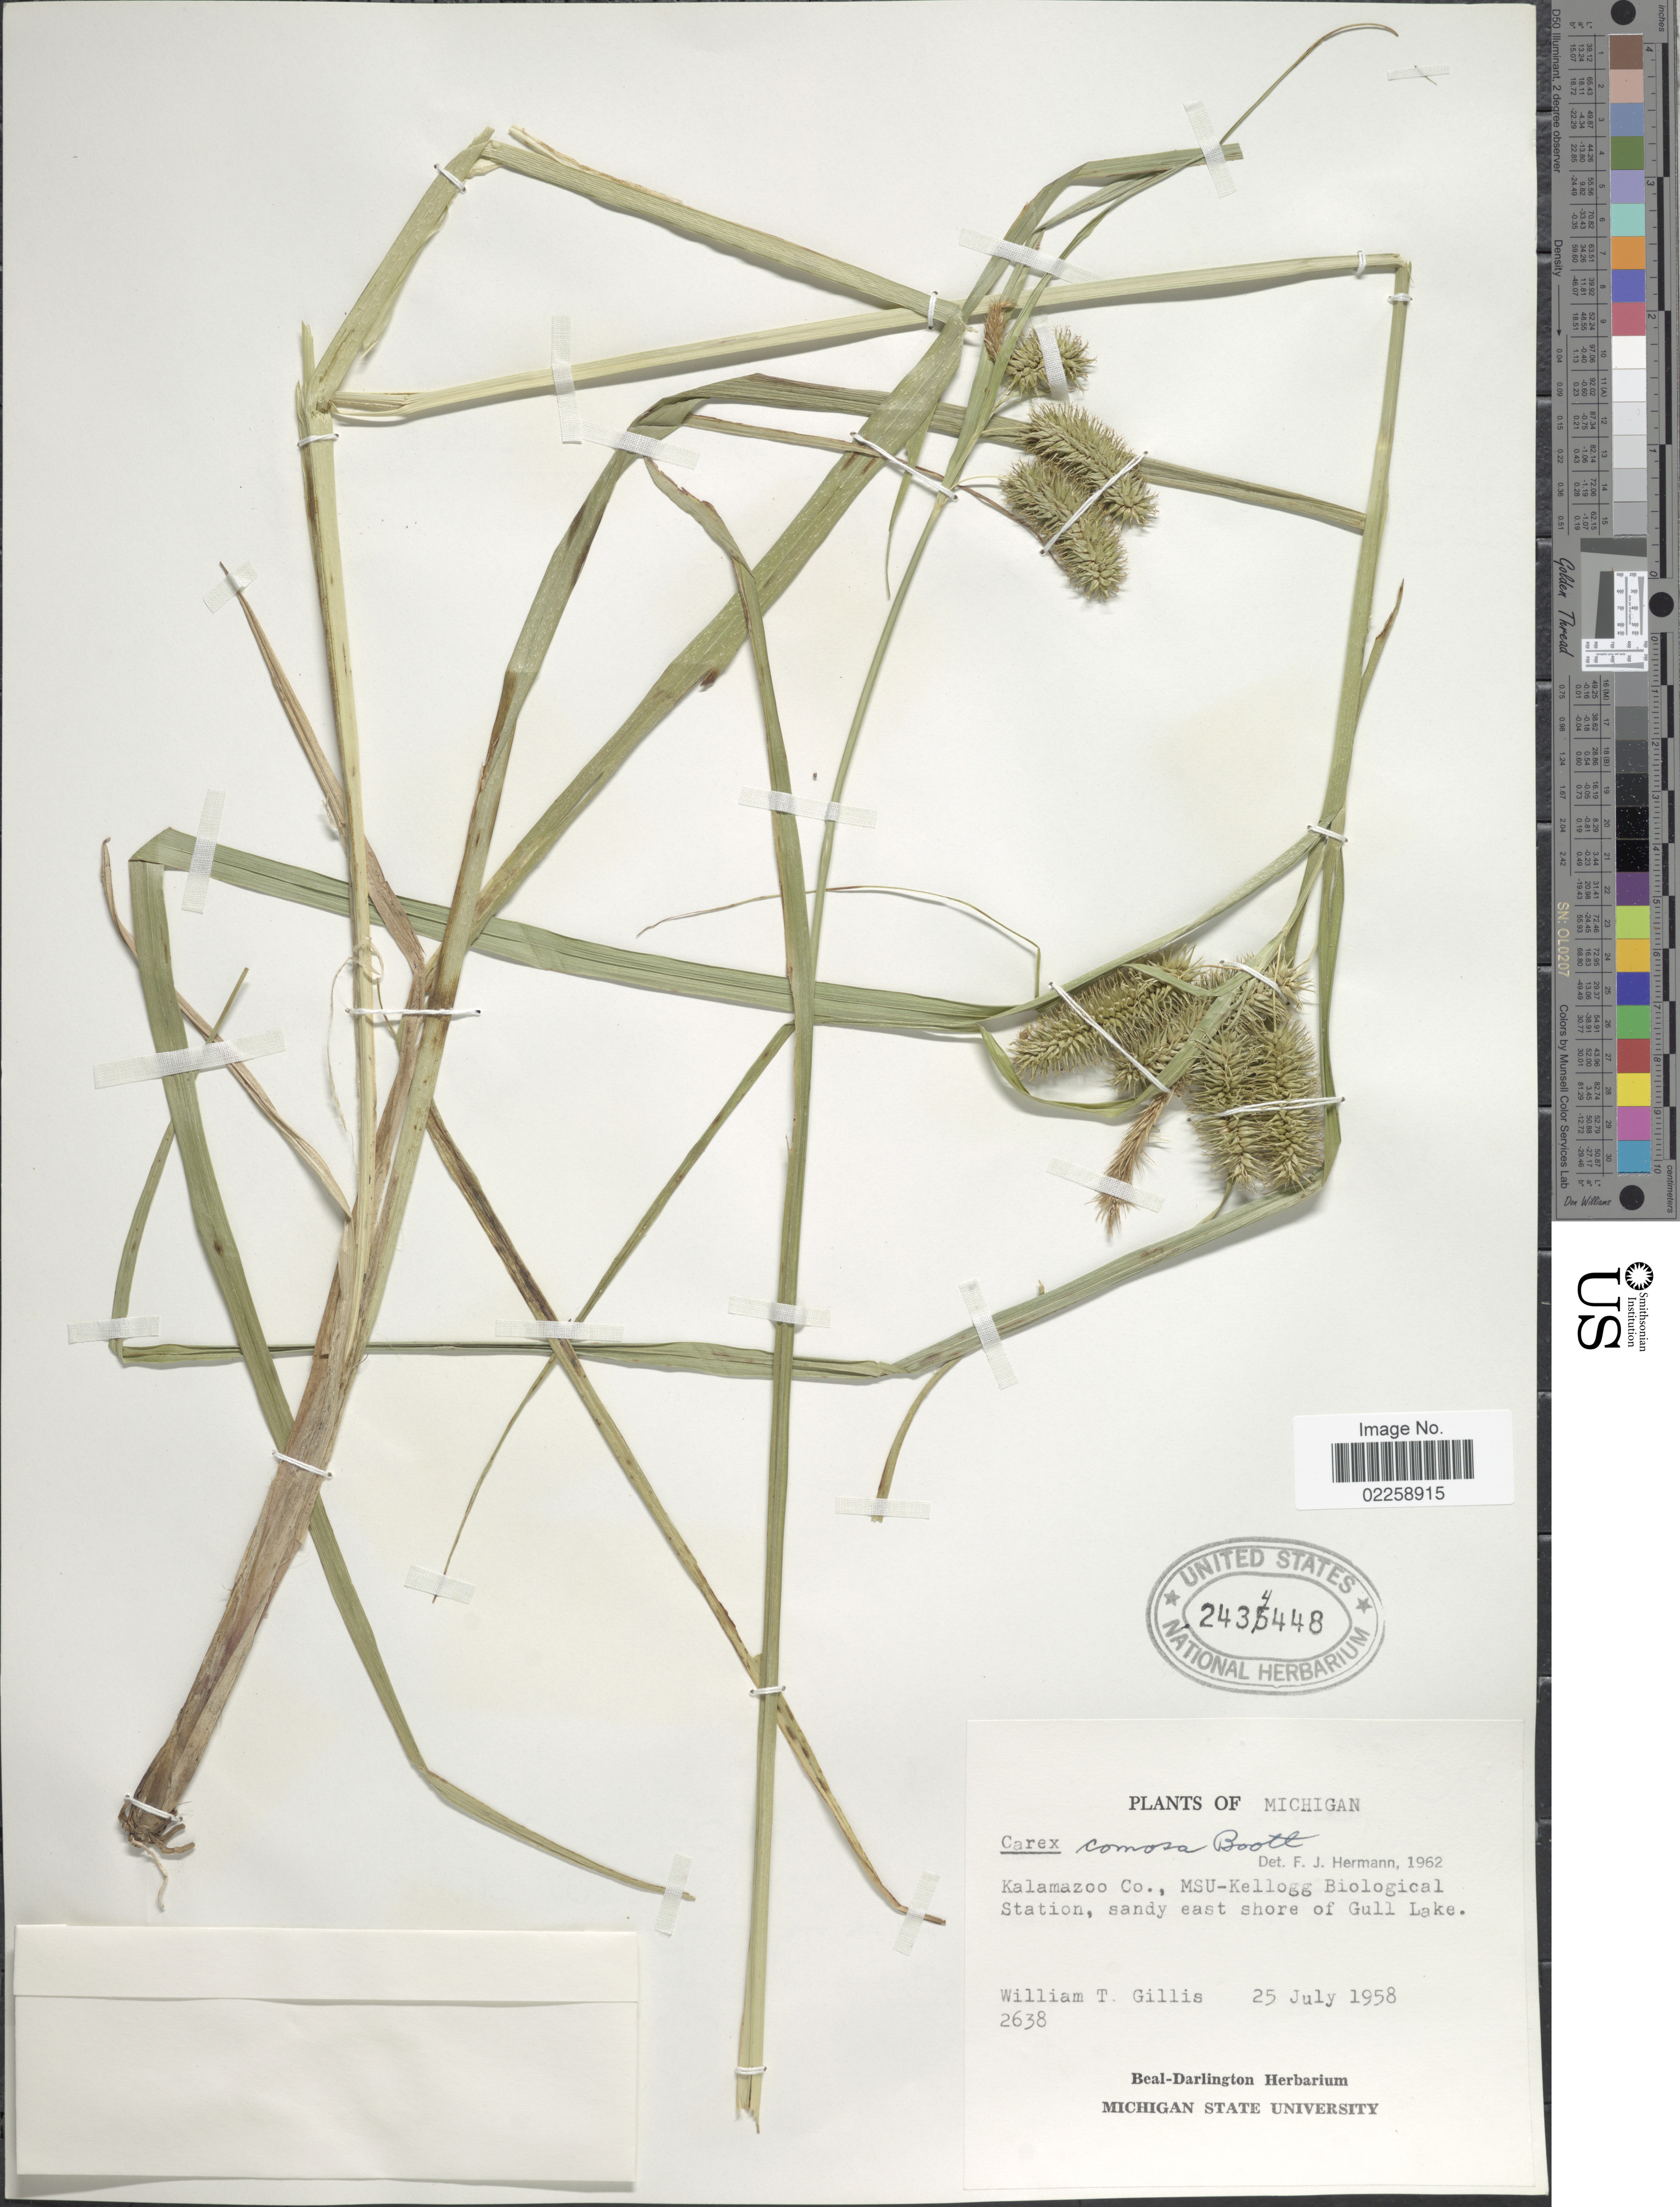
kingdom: Plantae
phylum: Tracheophyta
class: Liliopsida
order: Poales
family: Cyperaceae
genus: Carex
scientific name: Carex comosa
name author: Boott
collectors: W. T. Gillis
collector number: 2638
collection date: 1958-07-25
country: United States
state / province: Michigan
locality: Kalamazoo Co.: MSU-Kellogg Biological Station, sandy east shore of Gull Lake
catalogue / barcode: US 2434448